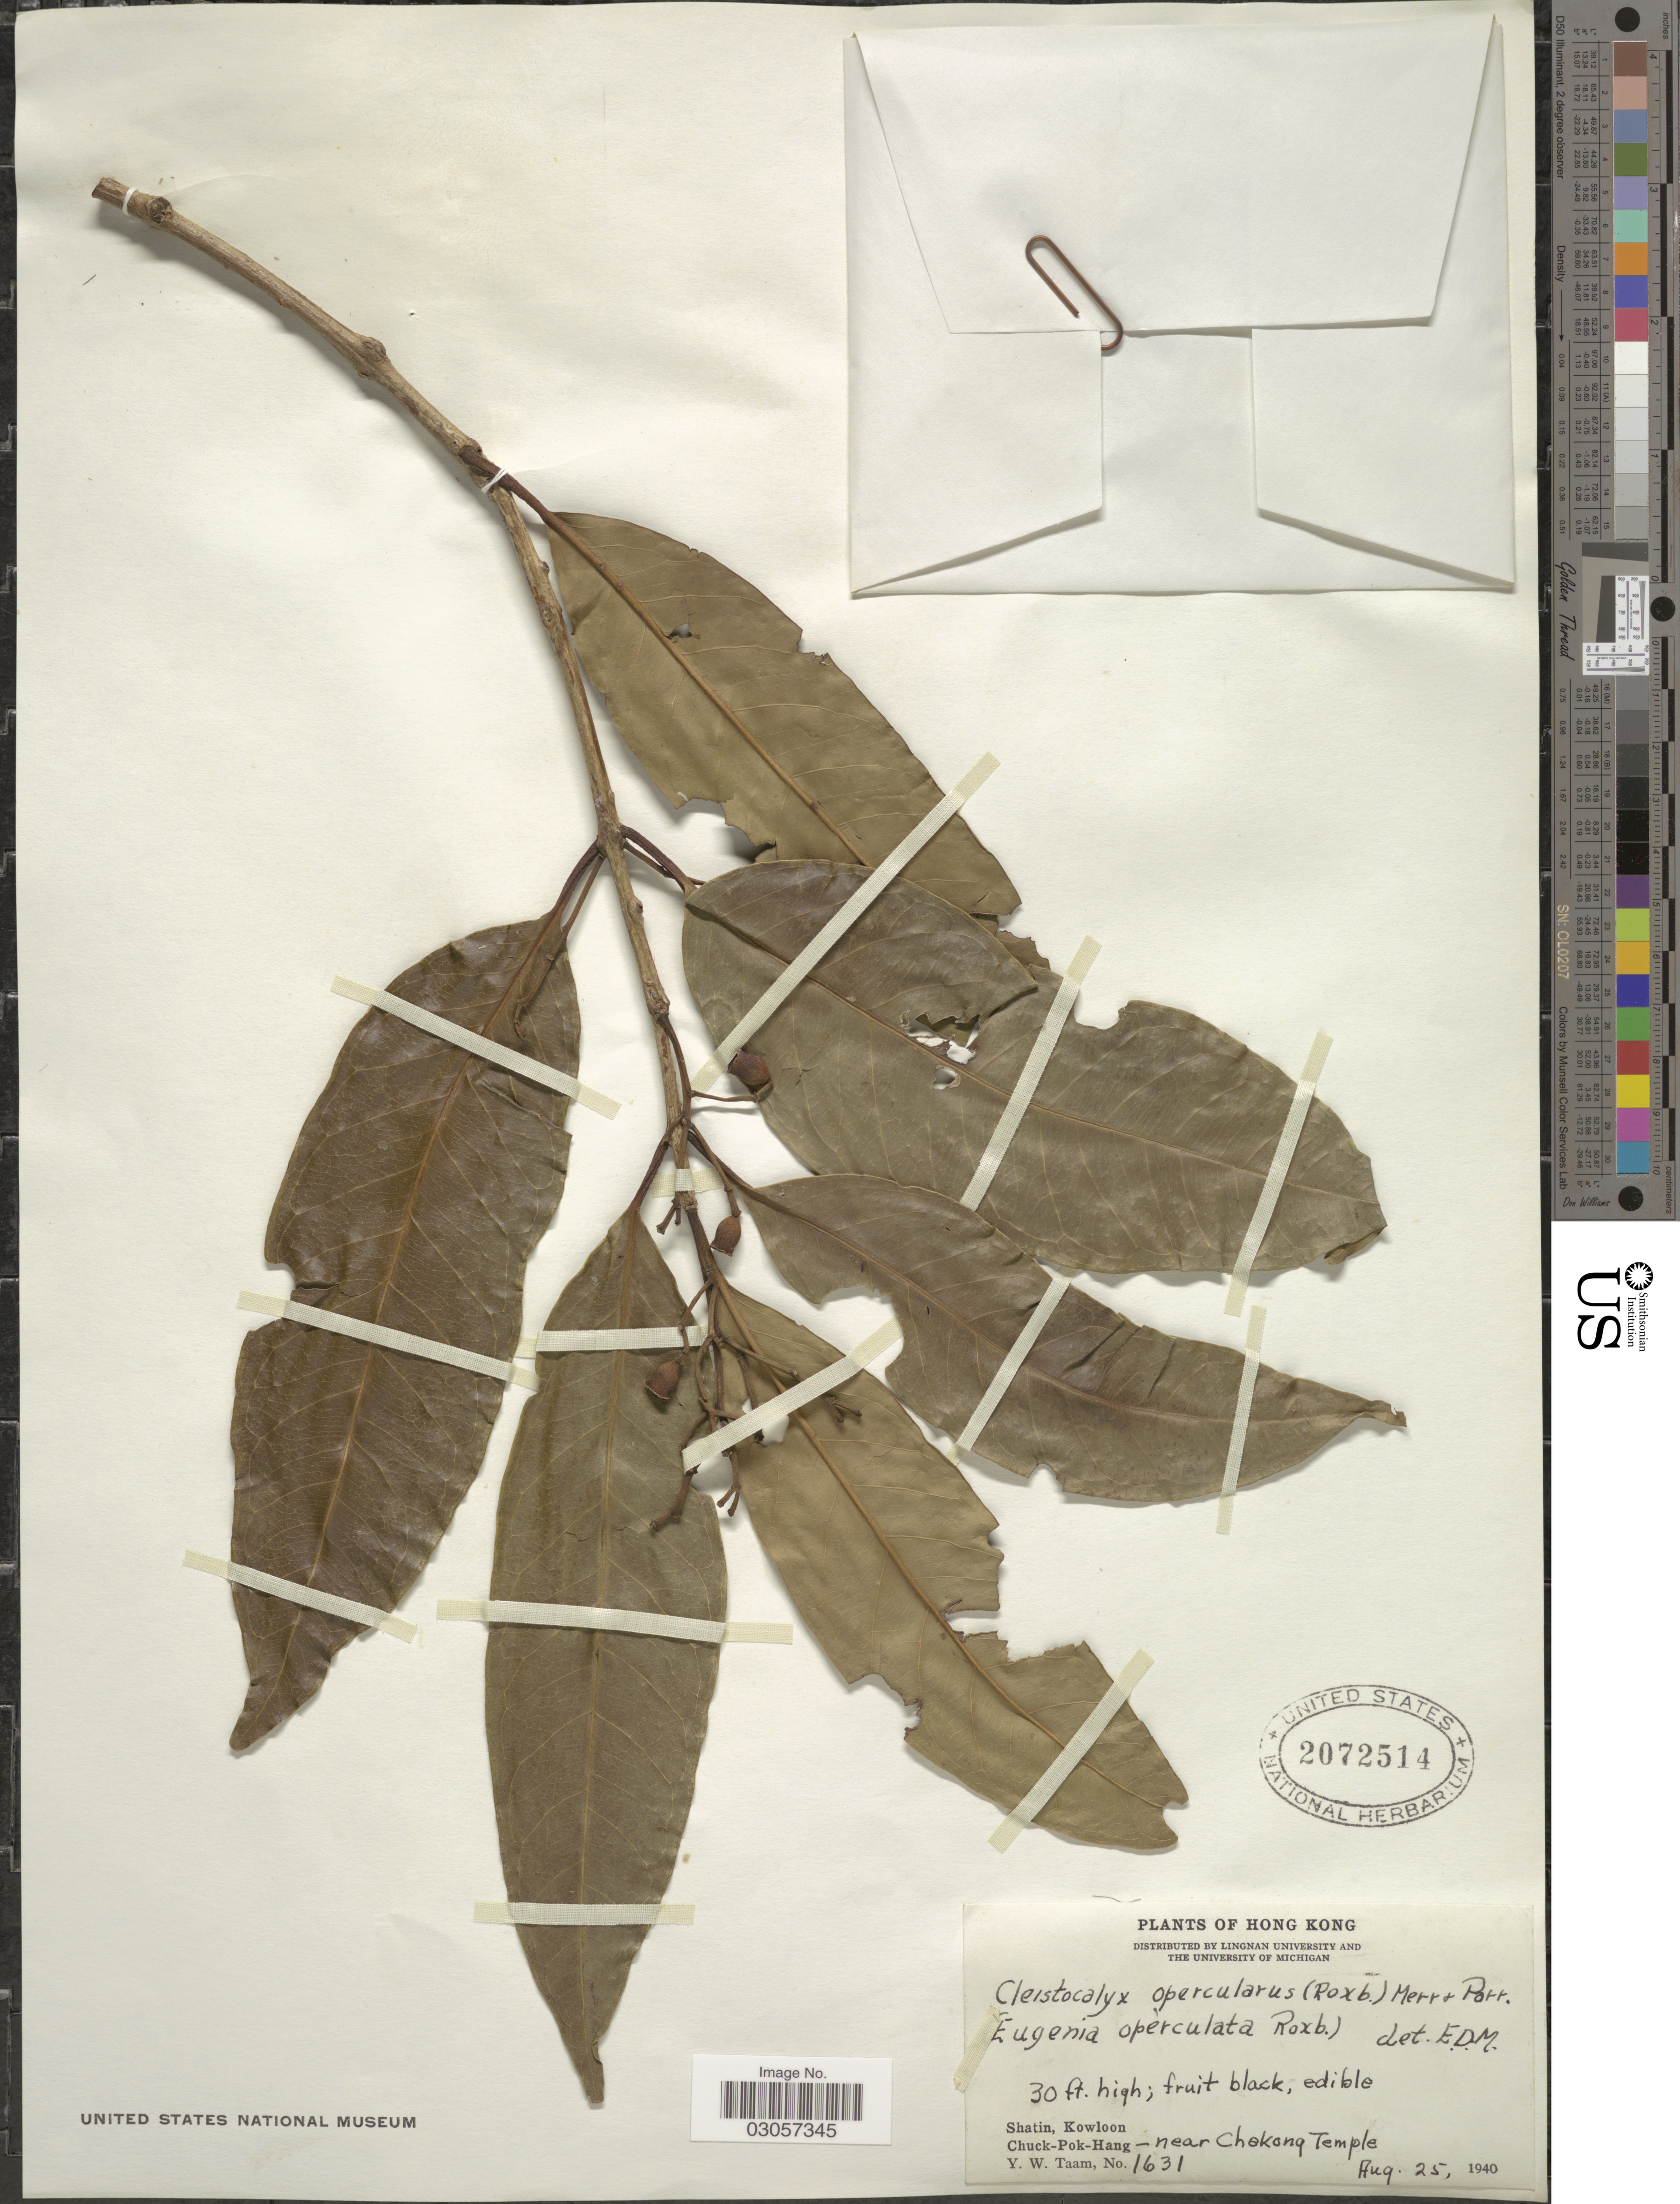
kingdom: Plantae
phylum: Tracheophyta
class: Magnoliopsida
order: Myrtales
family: Myrtaceae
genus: Syzygium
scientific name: Syzygium nervosum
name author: DC.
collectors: Y. W. Taam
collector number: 1631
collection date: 1940-08-25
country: China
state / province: Hong Kong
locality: Shatin, Kowloon, Chunk-Pok-Hang, near Chokong Temple.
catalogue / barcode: US 2072514